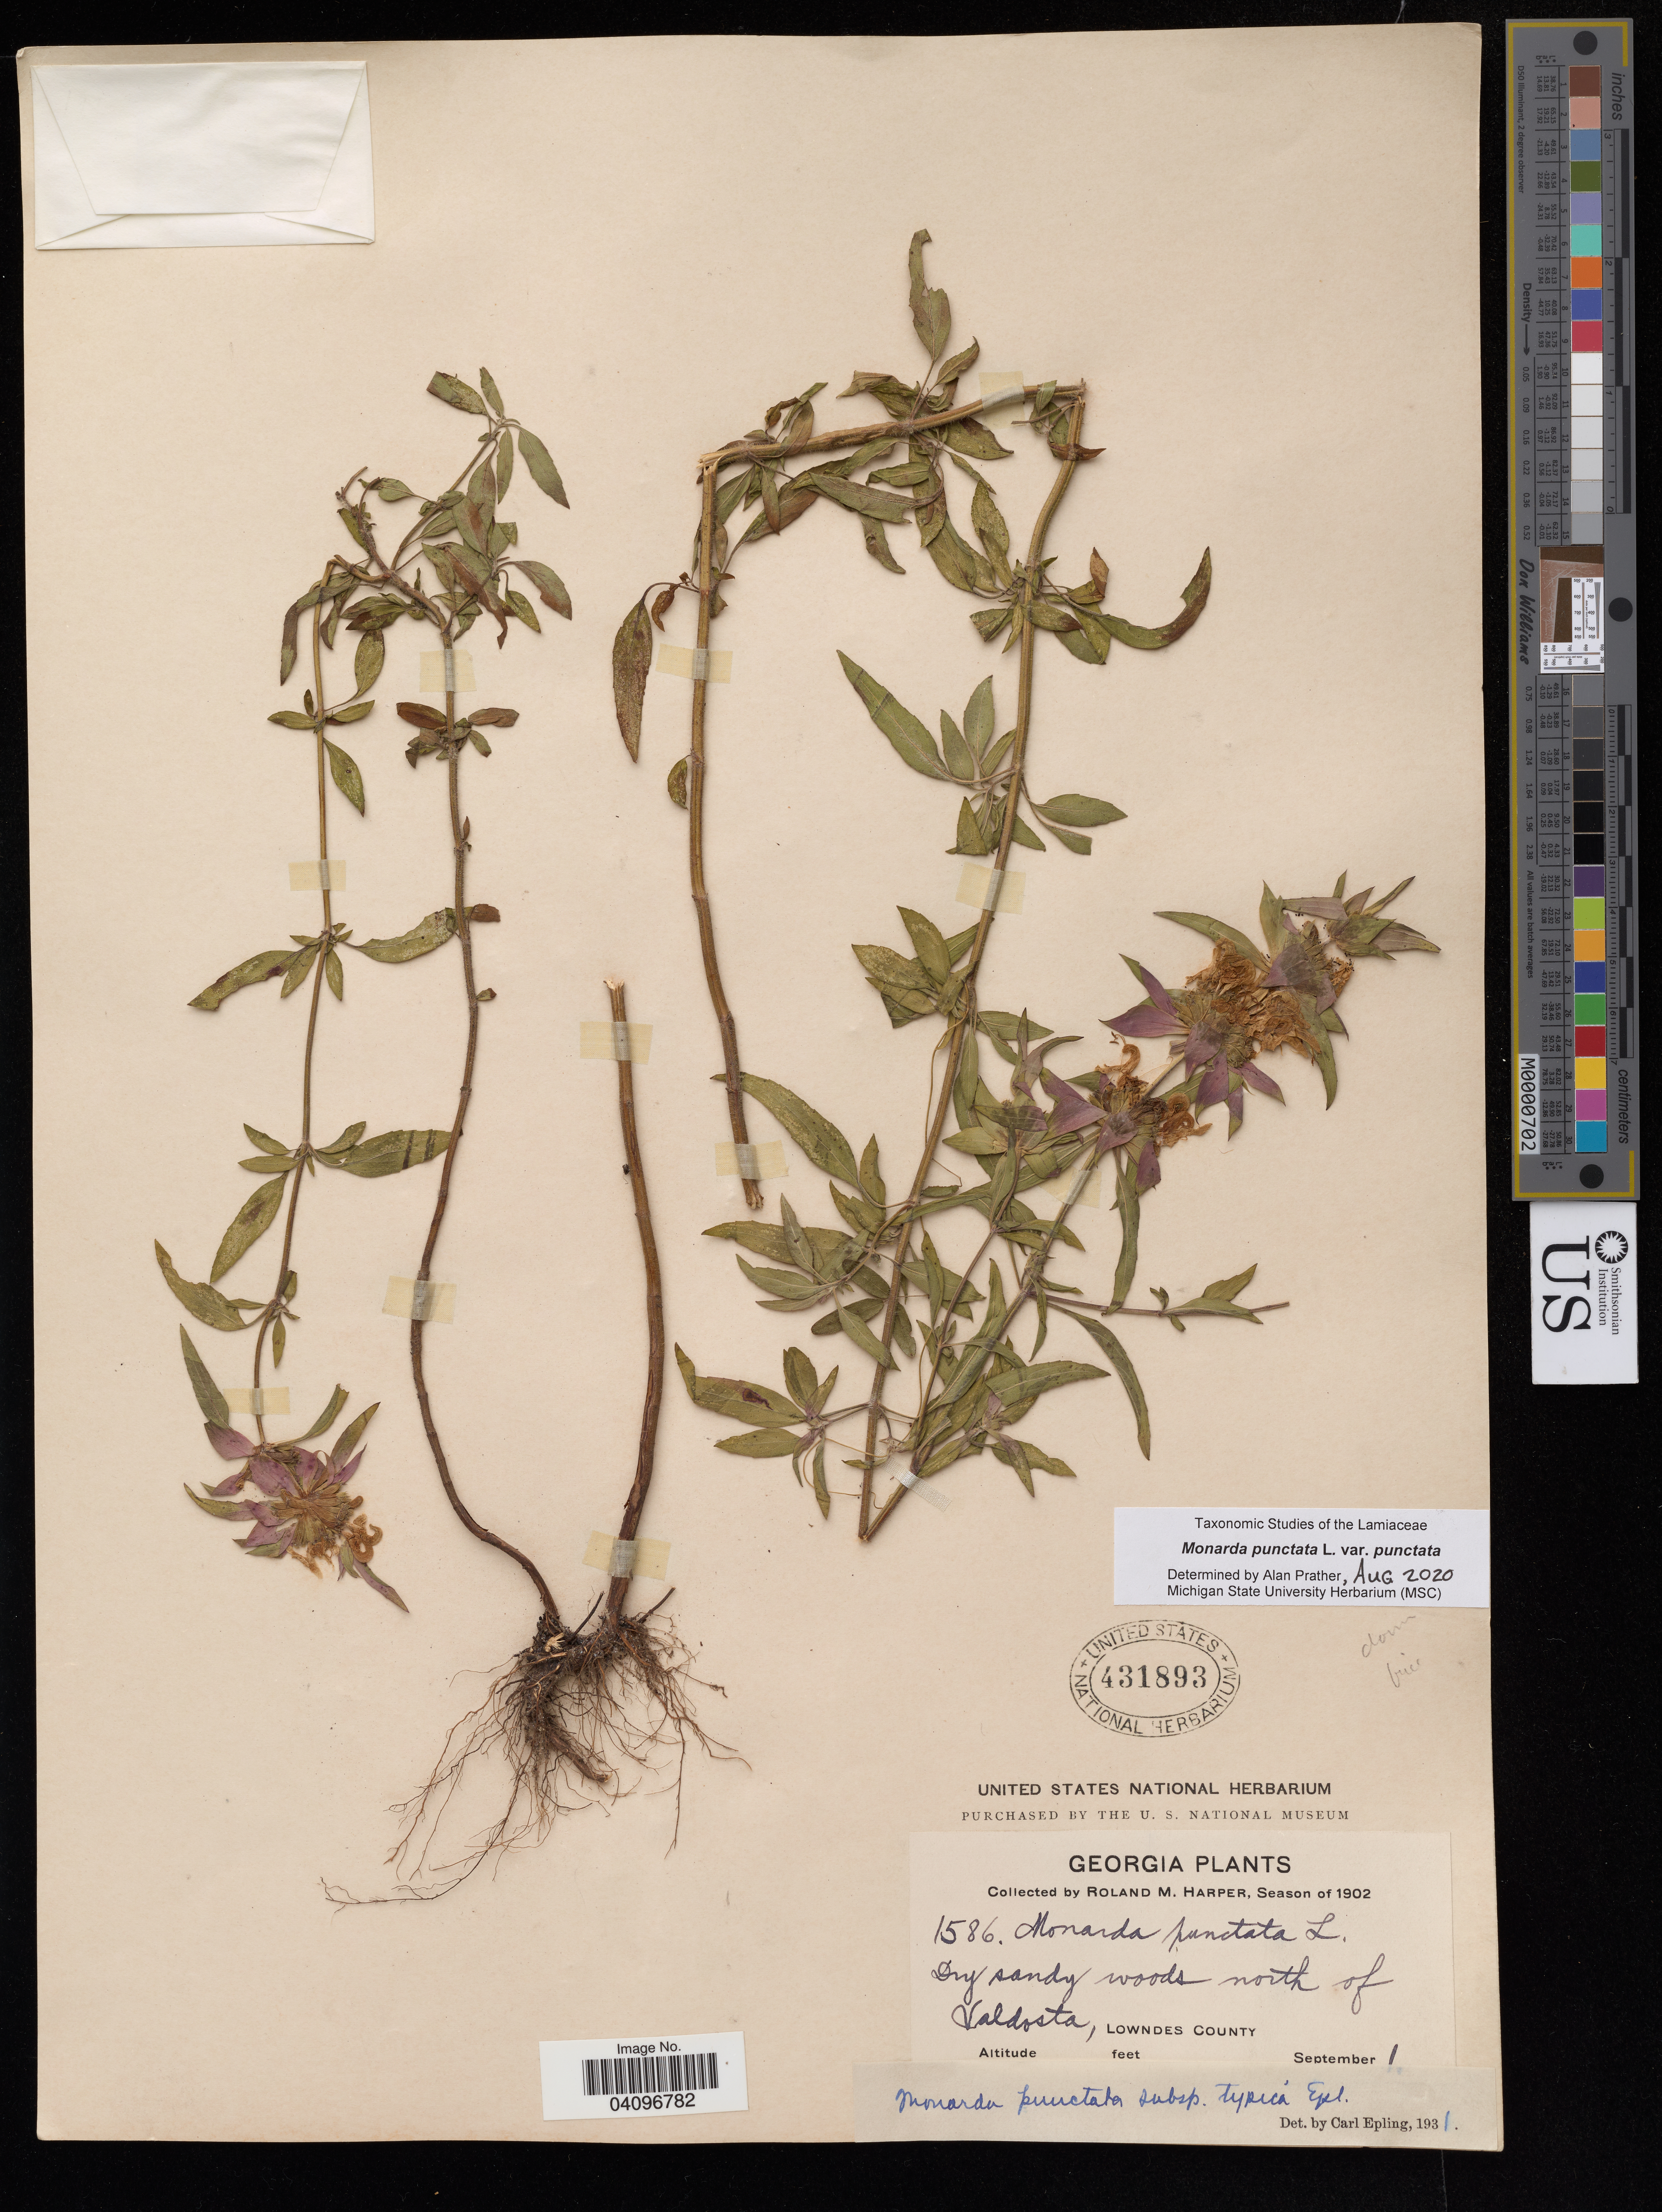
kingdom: Plantae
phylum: Tracheophyta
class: Magnoliopsida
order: Lamiales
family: Lamiaceae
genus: Monarda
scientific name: Monarda punctata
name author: L.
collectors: R. M. Harper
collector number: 1586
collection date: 1902-09-01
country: United States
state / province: Georgia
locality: Dry sandy woods north of Valdosta, Lowndes County.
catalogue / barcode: US 431893